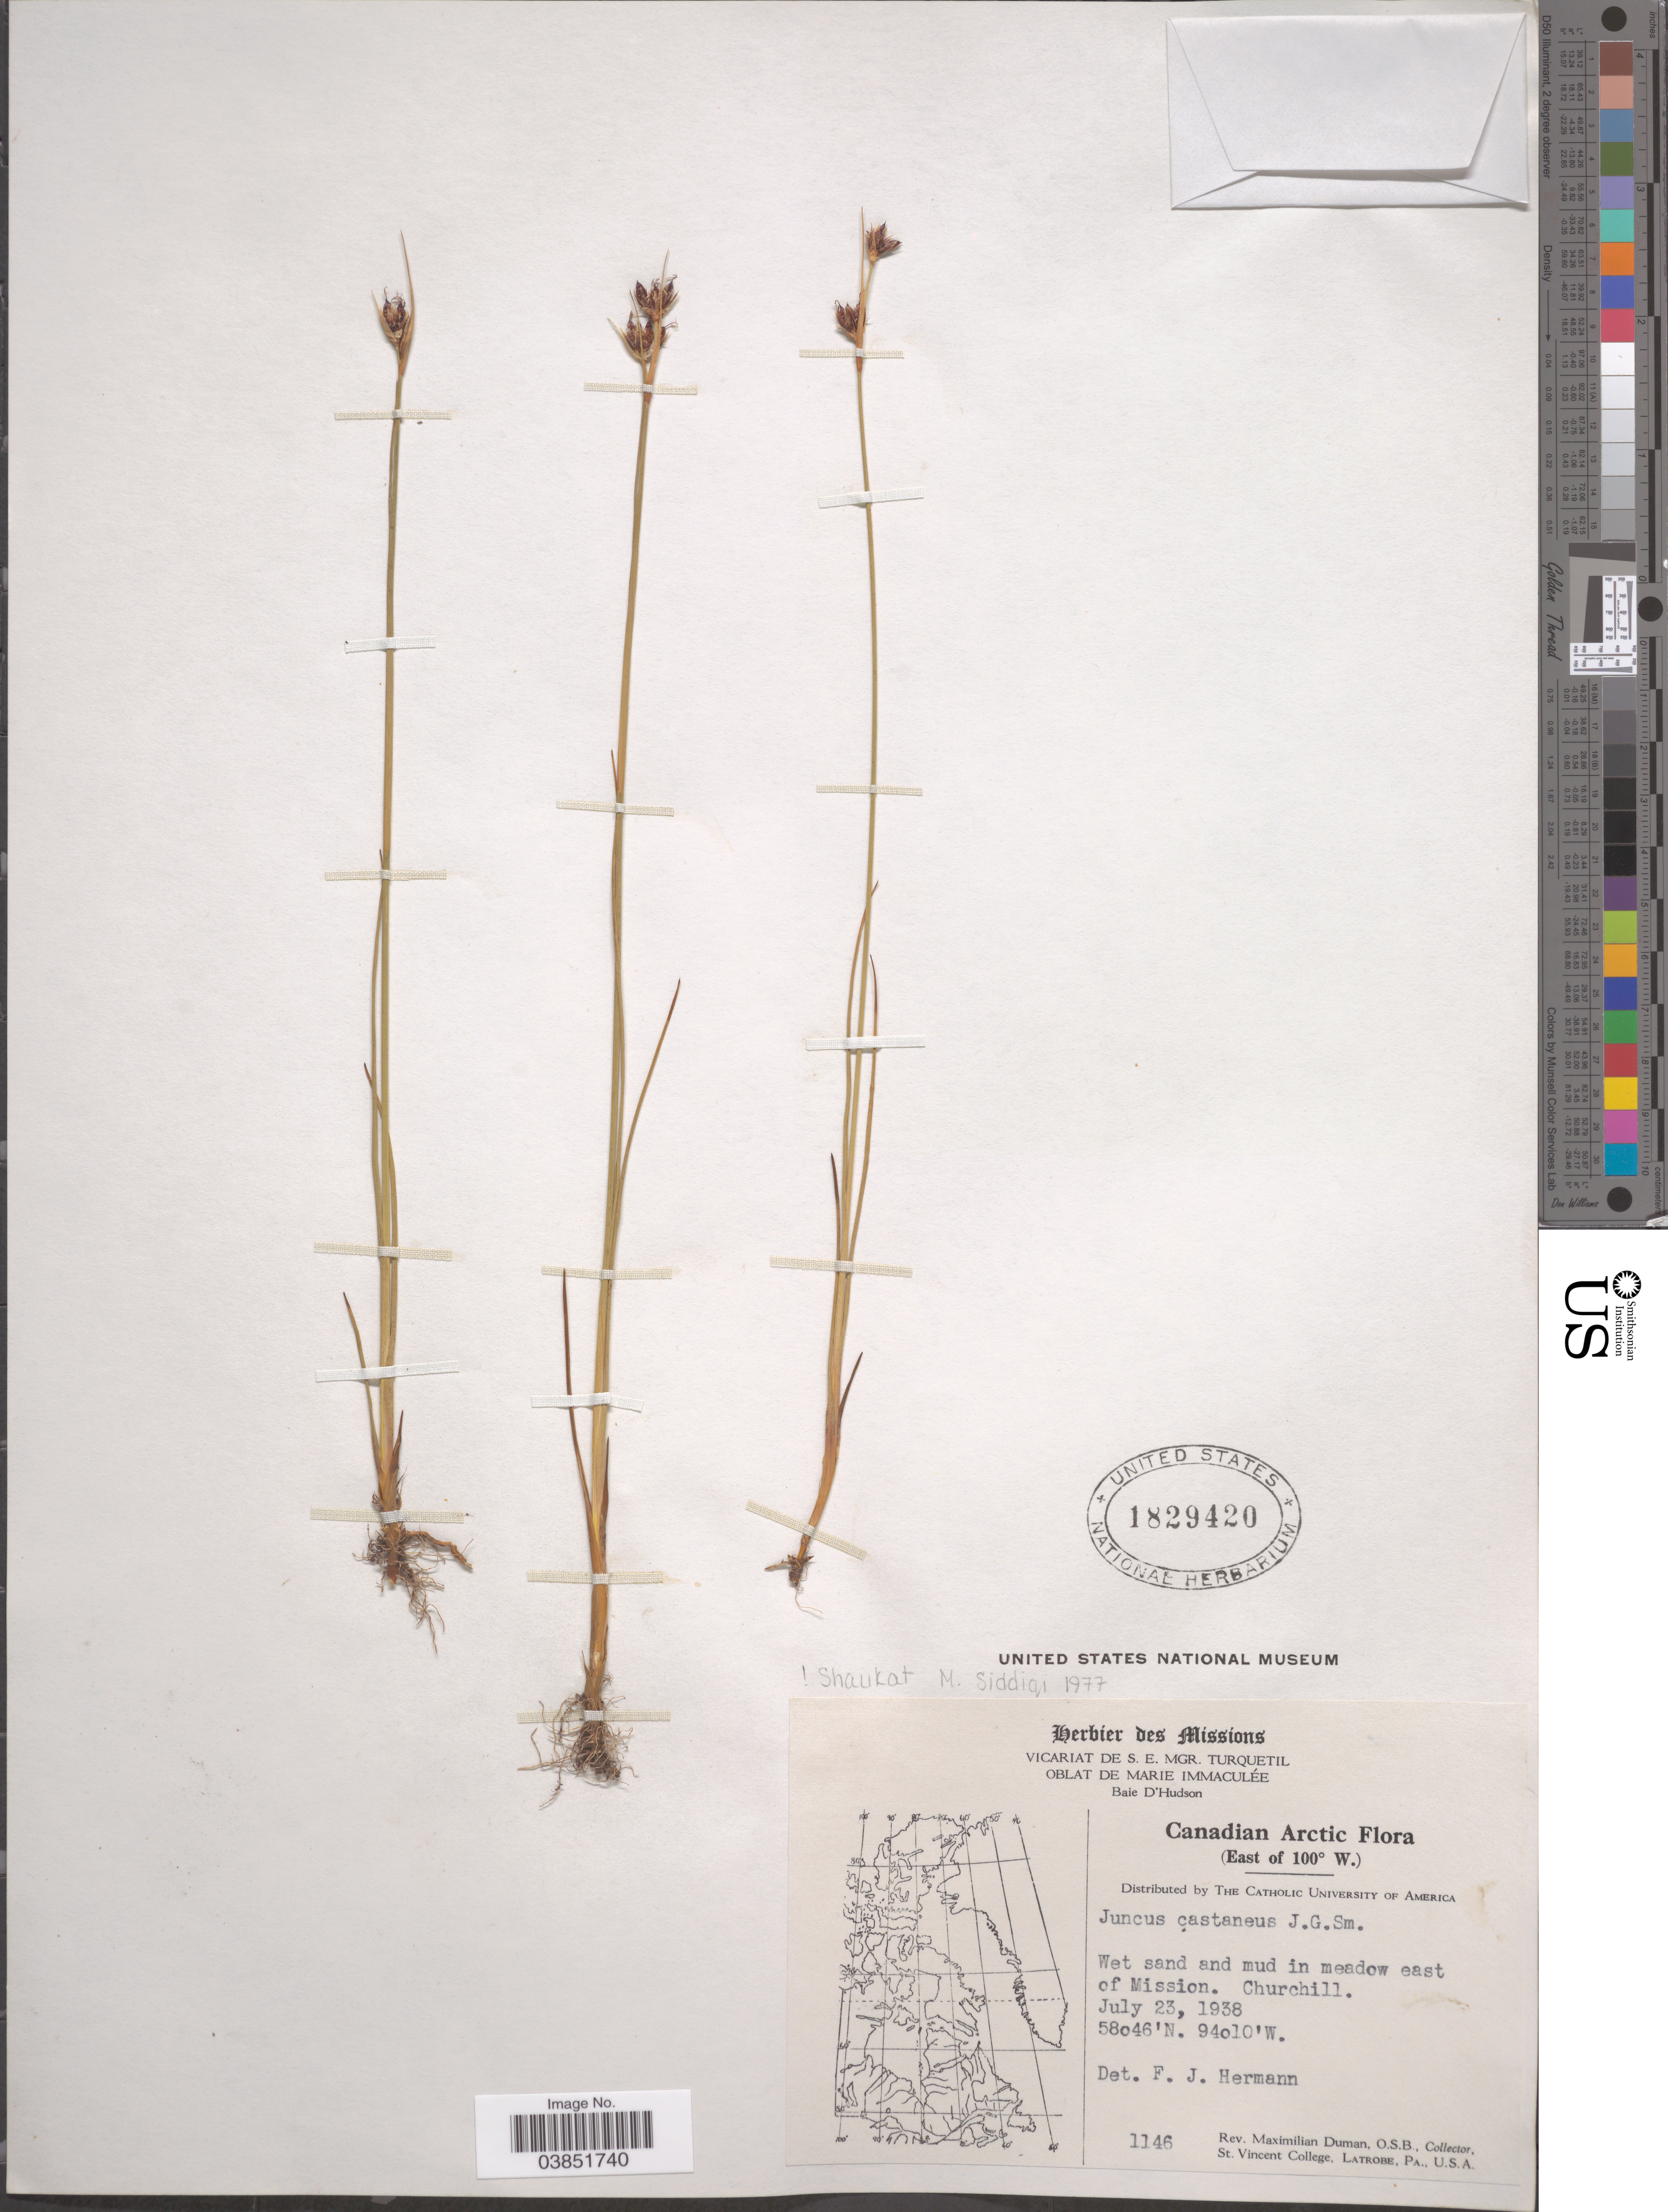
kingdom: Plantae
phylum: Tracheophyta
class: Liliopsida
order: Poales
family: Juncaceae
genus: Juncus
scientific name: Juncus castaneus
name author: Sm.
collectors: M. Duman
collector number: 1146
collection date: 1938-07-23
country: Canada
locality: Canadian Arctic. East of 100° W. East of Mission. Churchill.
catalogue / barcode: US 1829420